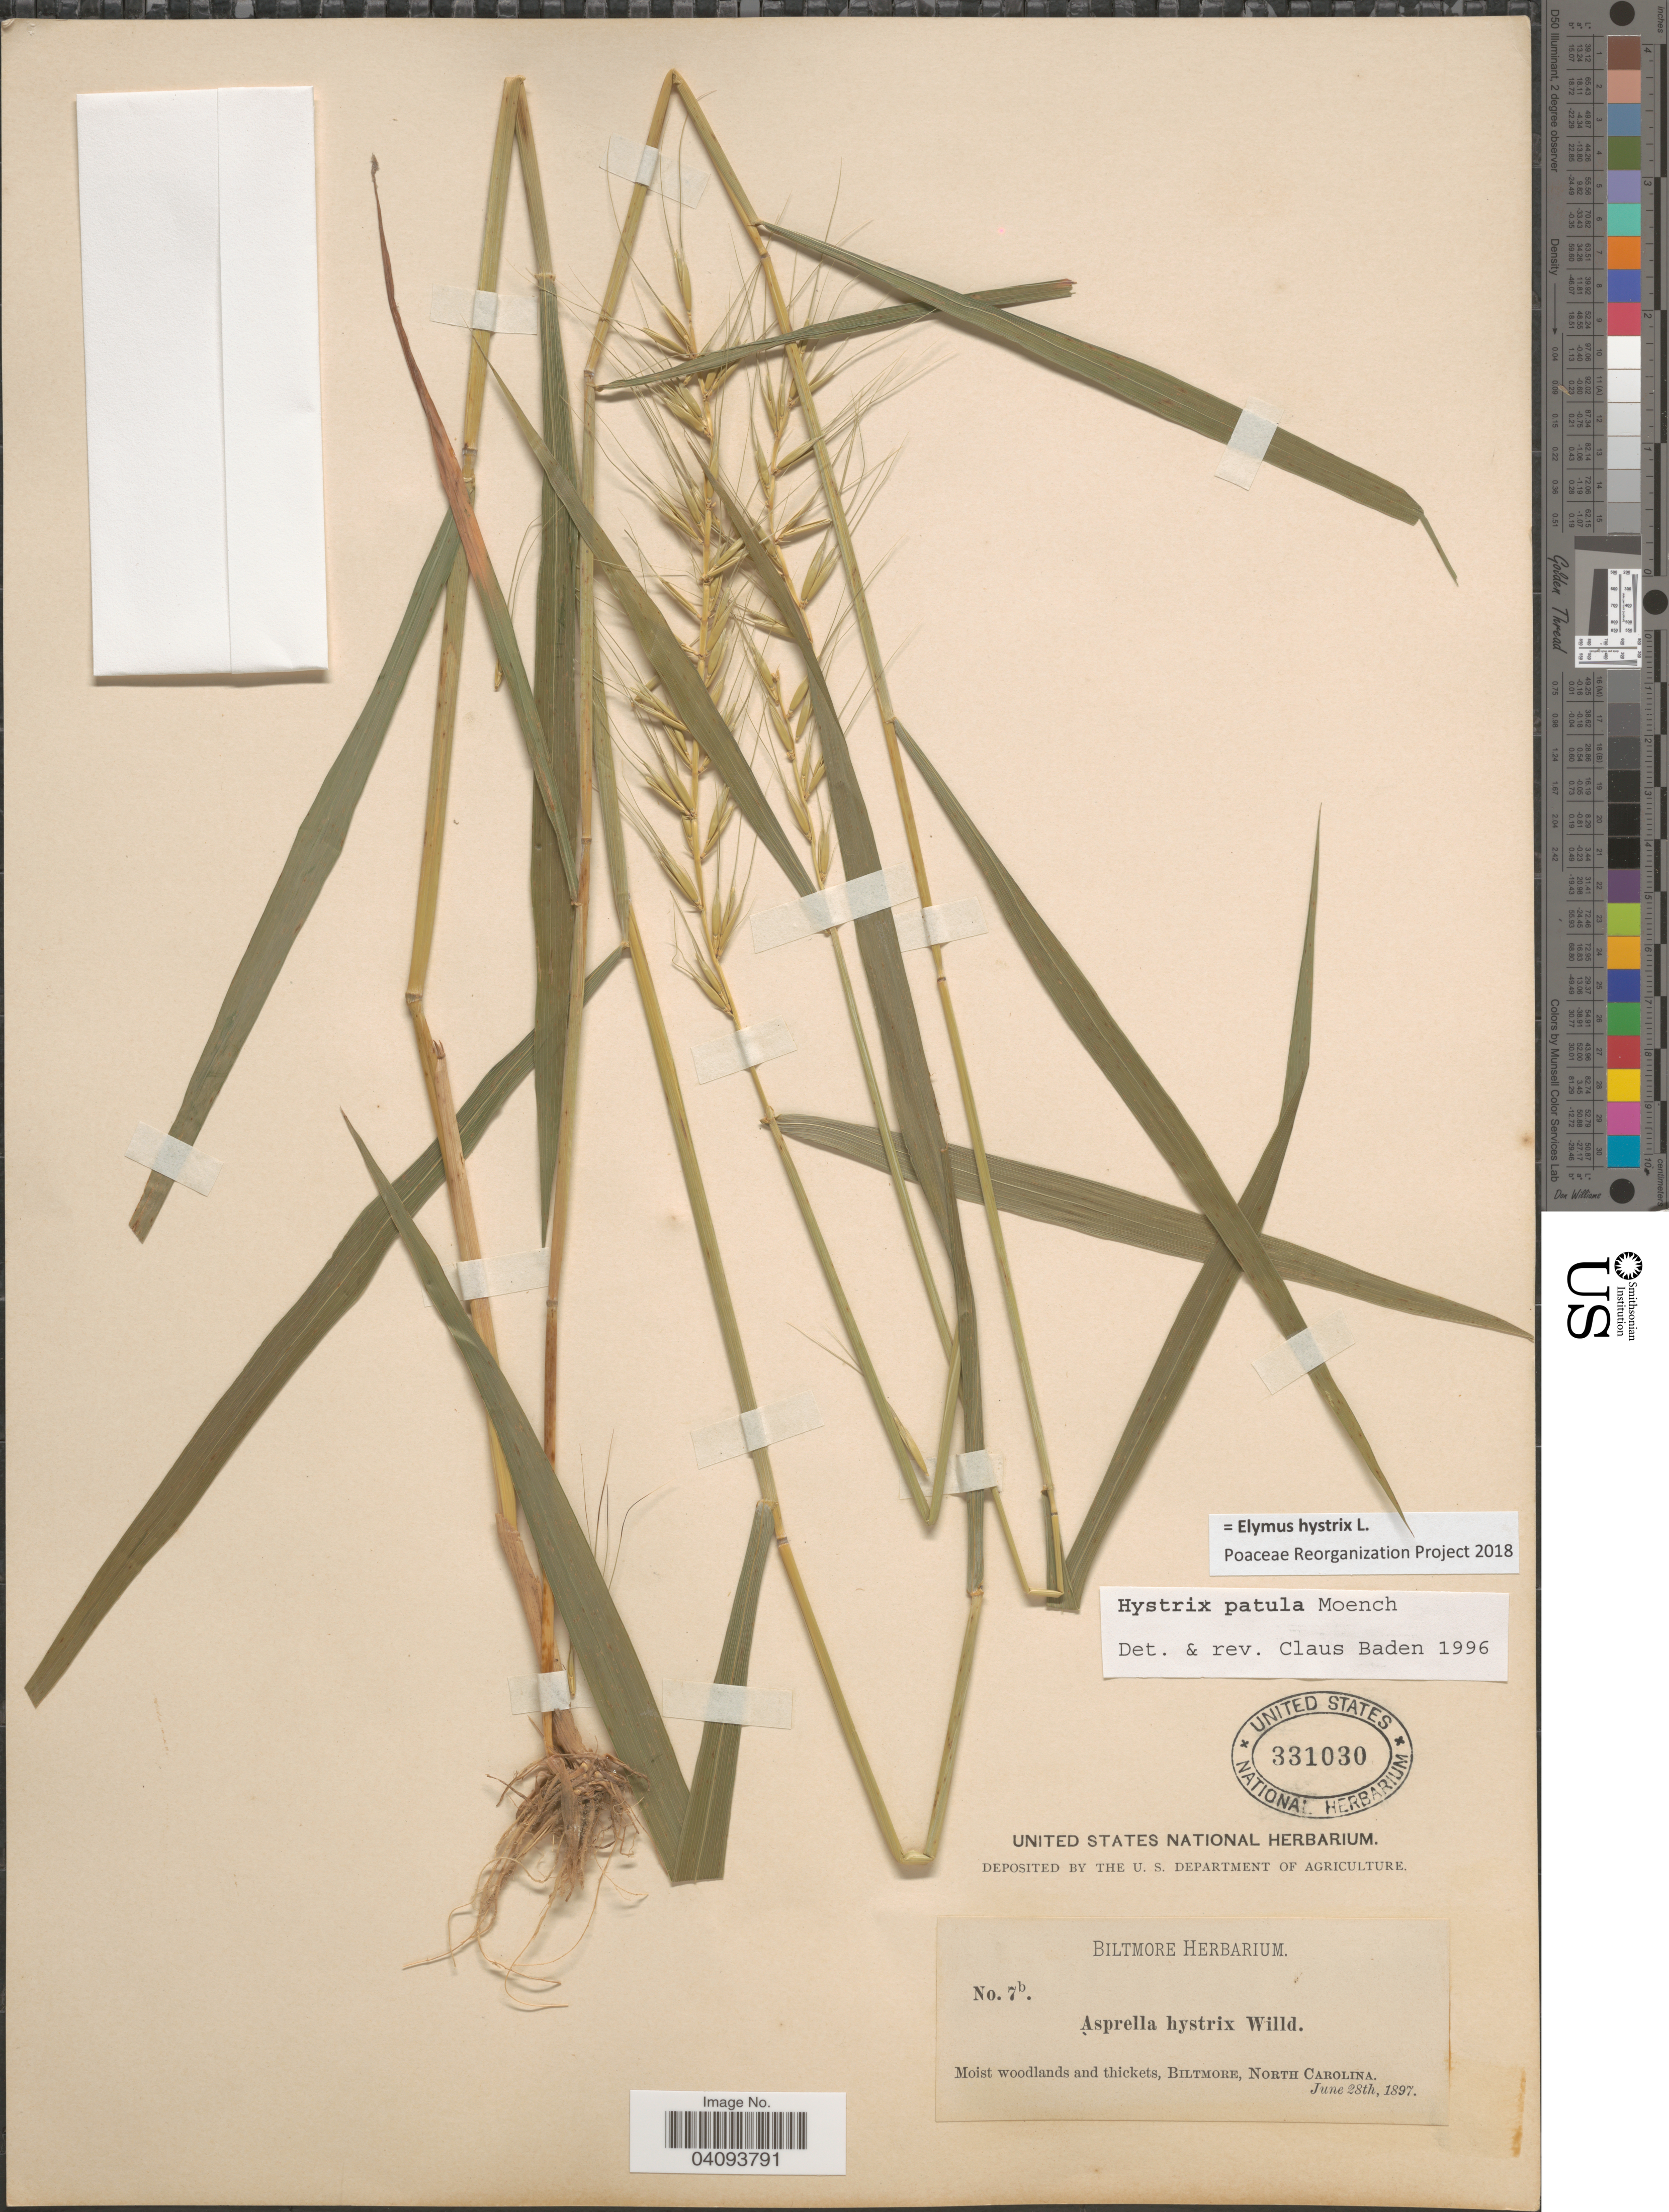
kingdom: Plantae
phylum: Tracheophyta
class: Liliopsida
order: Poales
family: Poaceae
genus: Elymus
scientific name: Elymus hystrix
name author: L.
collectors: ex herb. Biltmore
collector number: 7b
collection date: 1897-06-28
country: United States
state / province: North Carolina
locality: Biltmore.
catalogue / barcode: US 331030